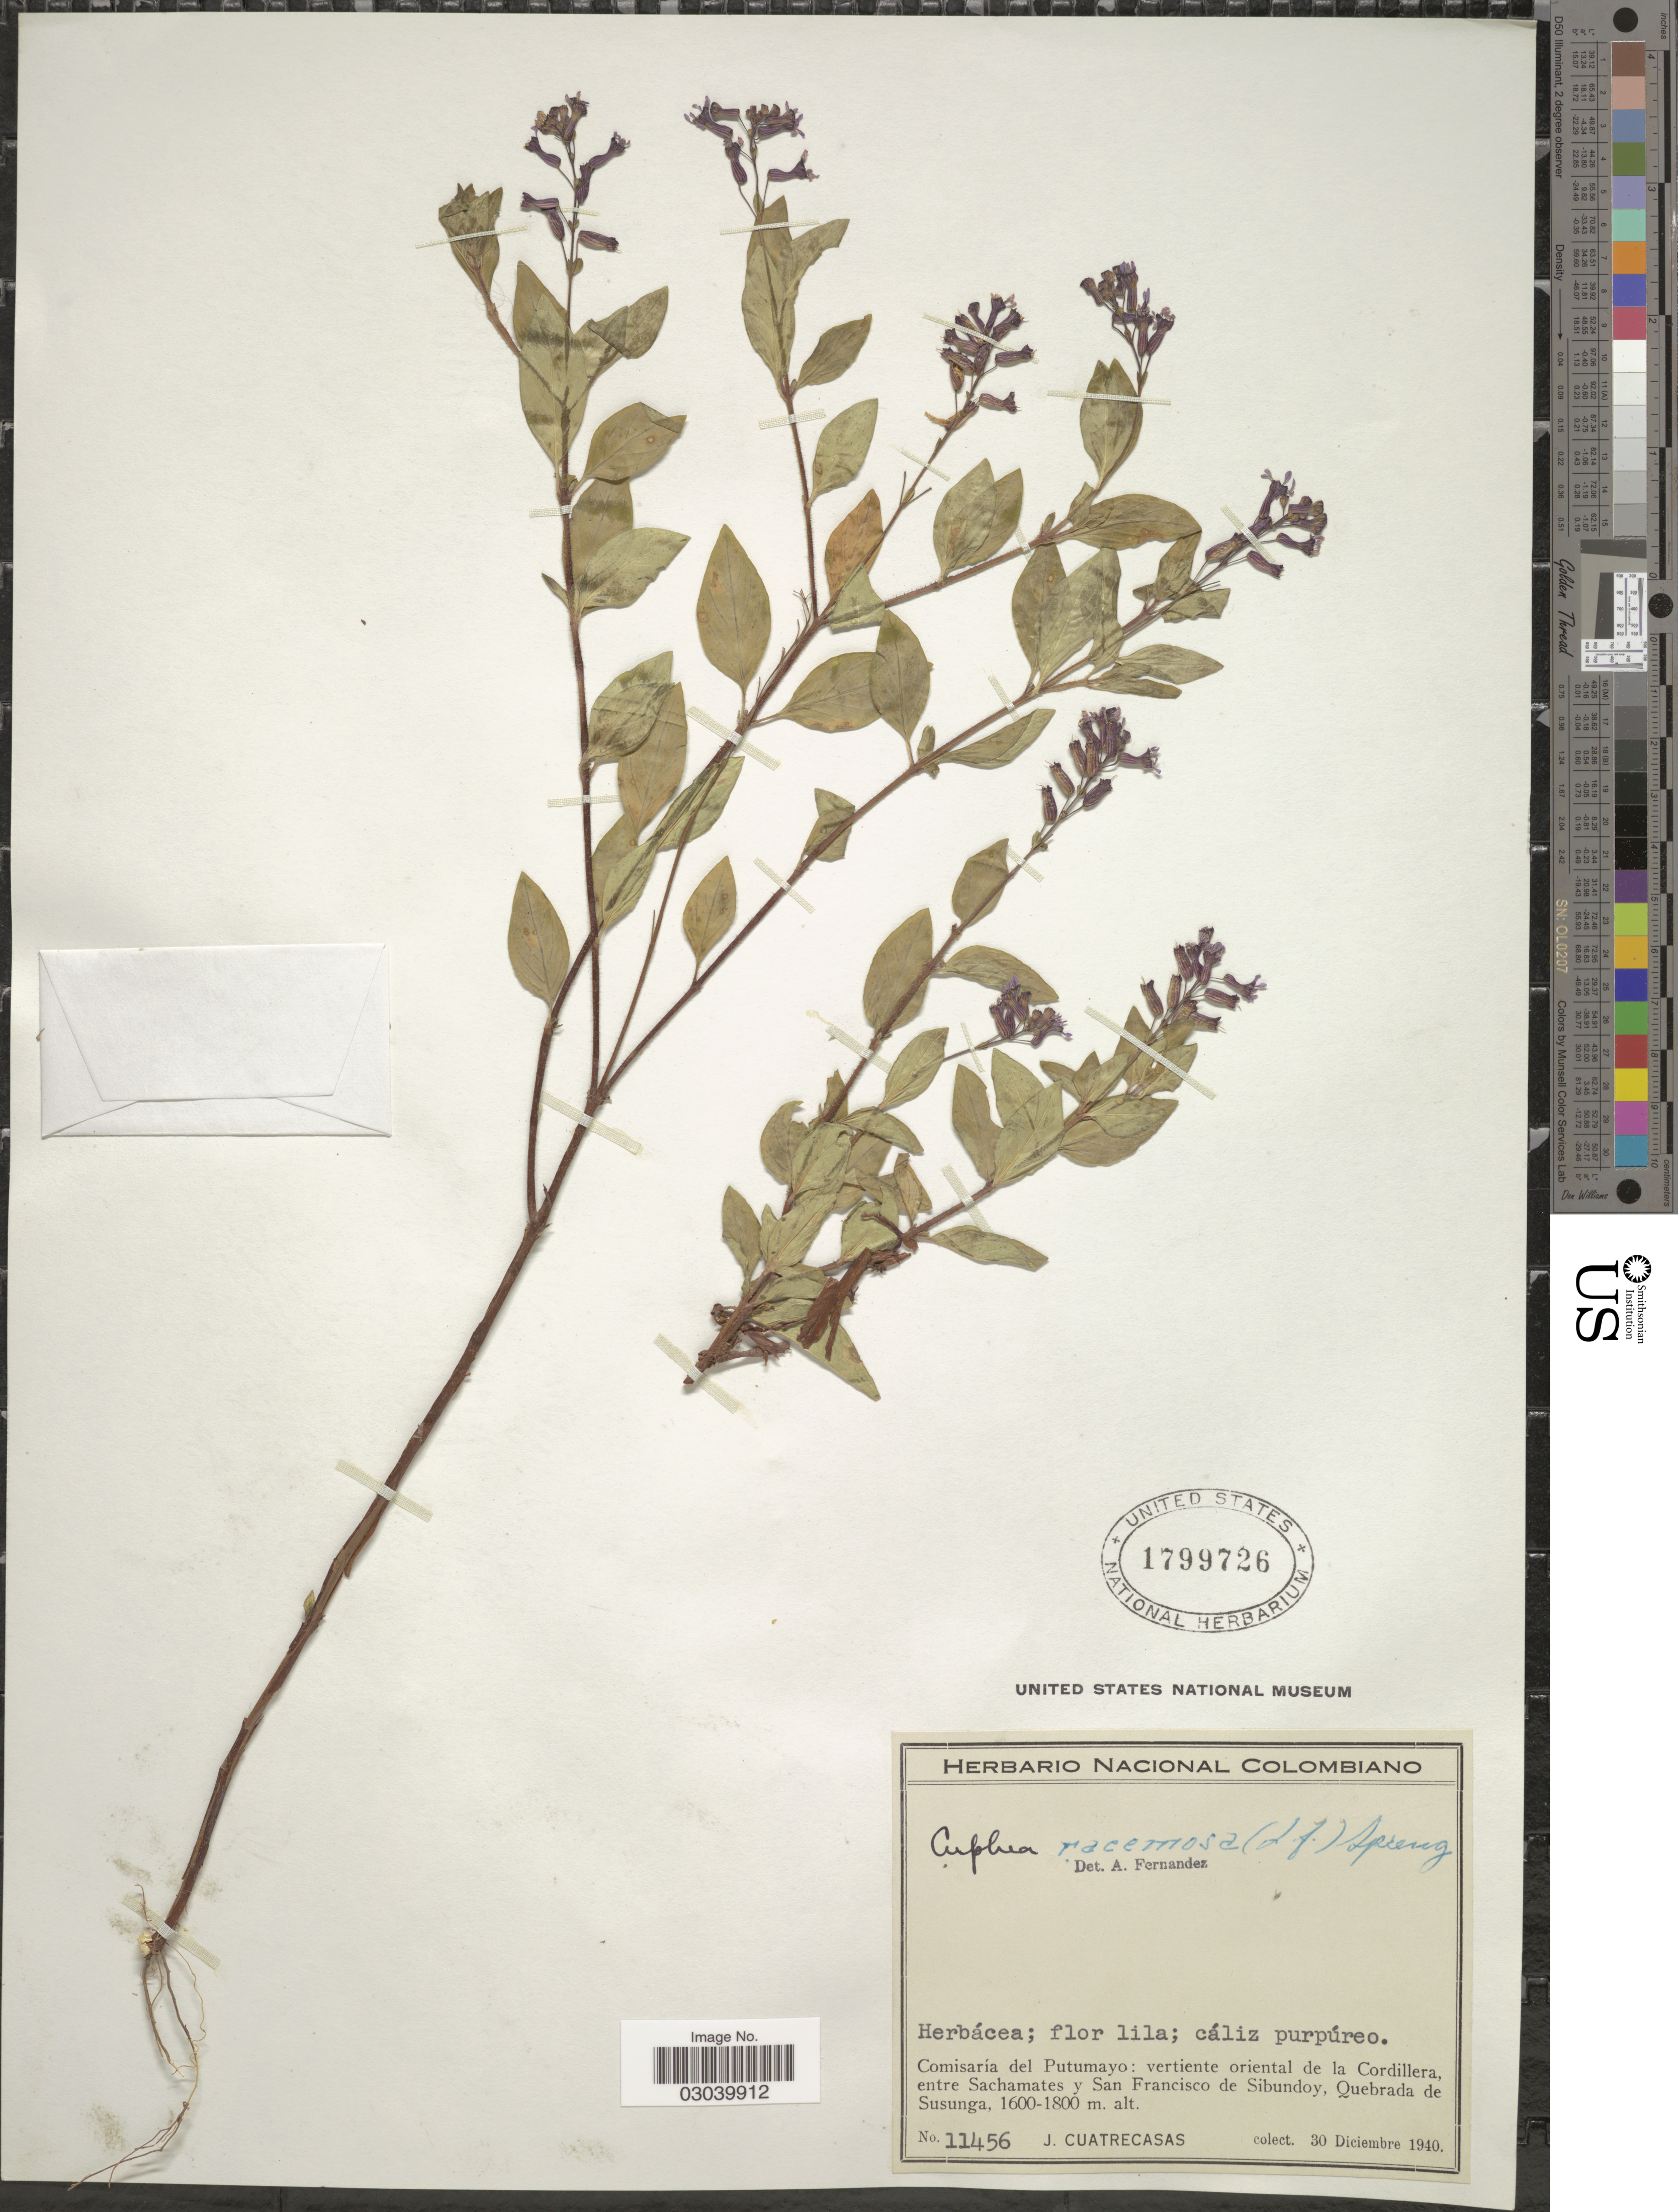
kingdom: Plantae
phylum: Tracheophyta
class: Magnoliopsida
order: Myrtales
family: Lythraceae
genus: Cuphea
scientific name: Cuphea racemosa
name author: (L. f.) Spreng.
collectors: J. Cuatrecasas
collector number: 11456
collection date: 1940-12-30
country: Colombia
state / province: Putumayo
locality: Comisaría del Putumayo: vertiente oriental de la Cordillera, entre Sachamates y San Francisco de Sibundoy, Quebrada de Susunga.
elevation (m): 1600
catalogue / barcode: US 1799726